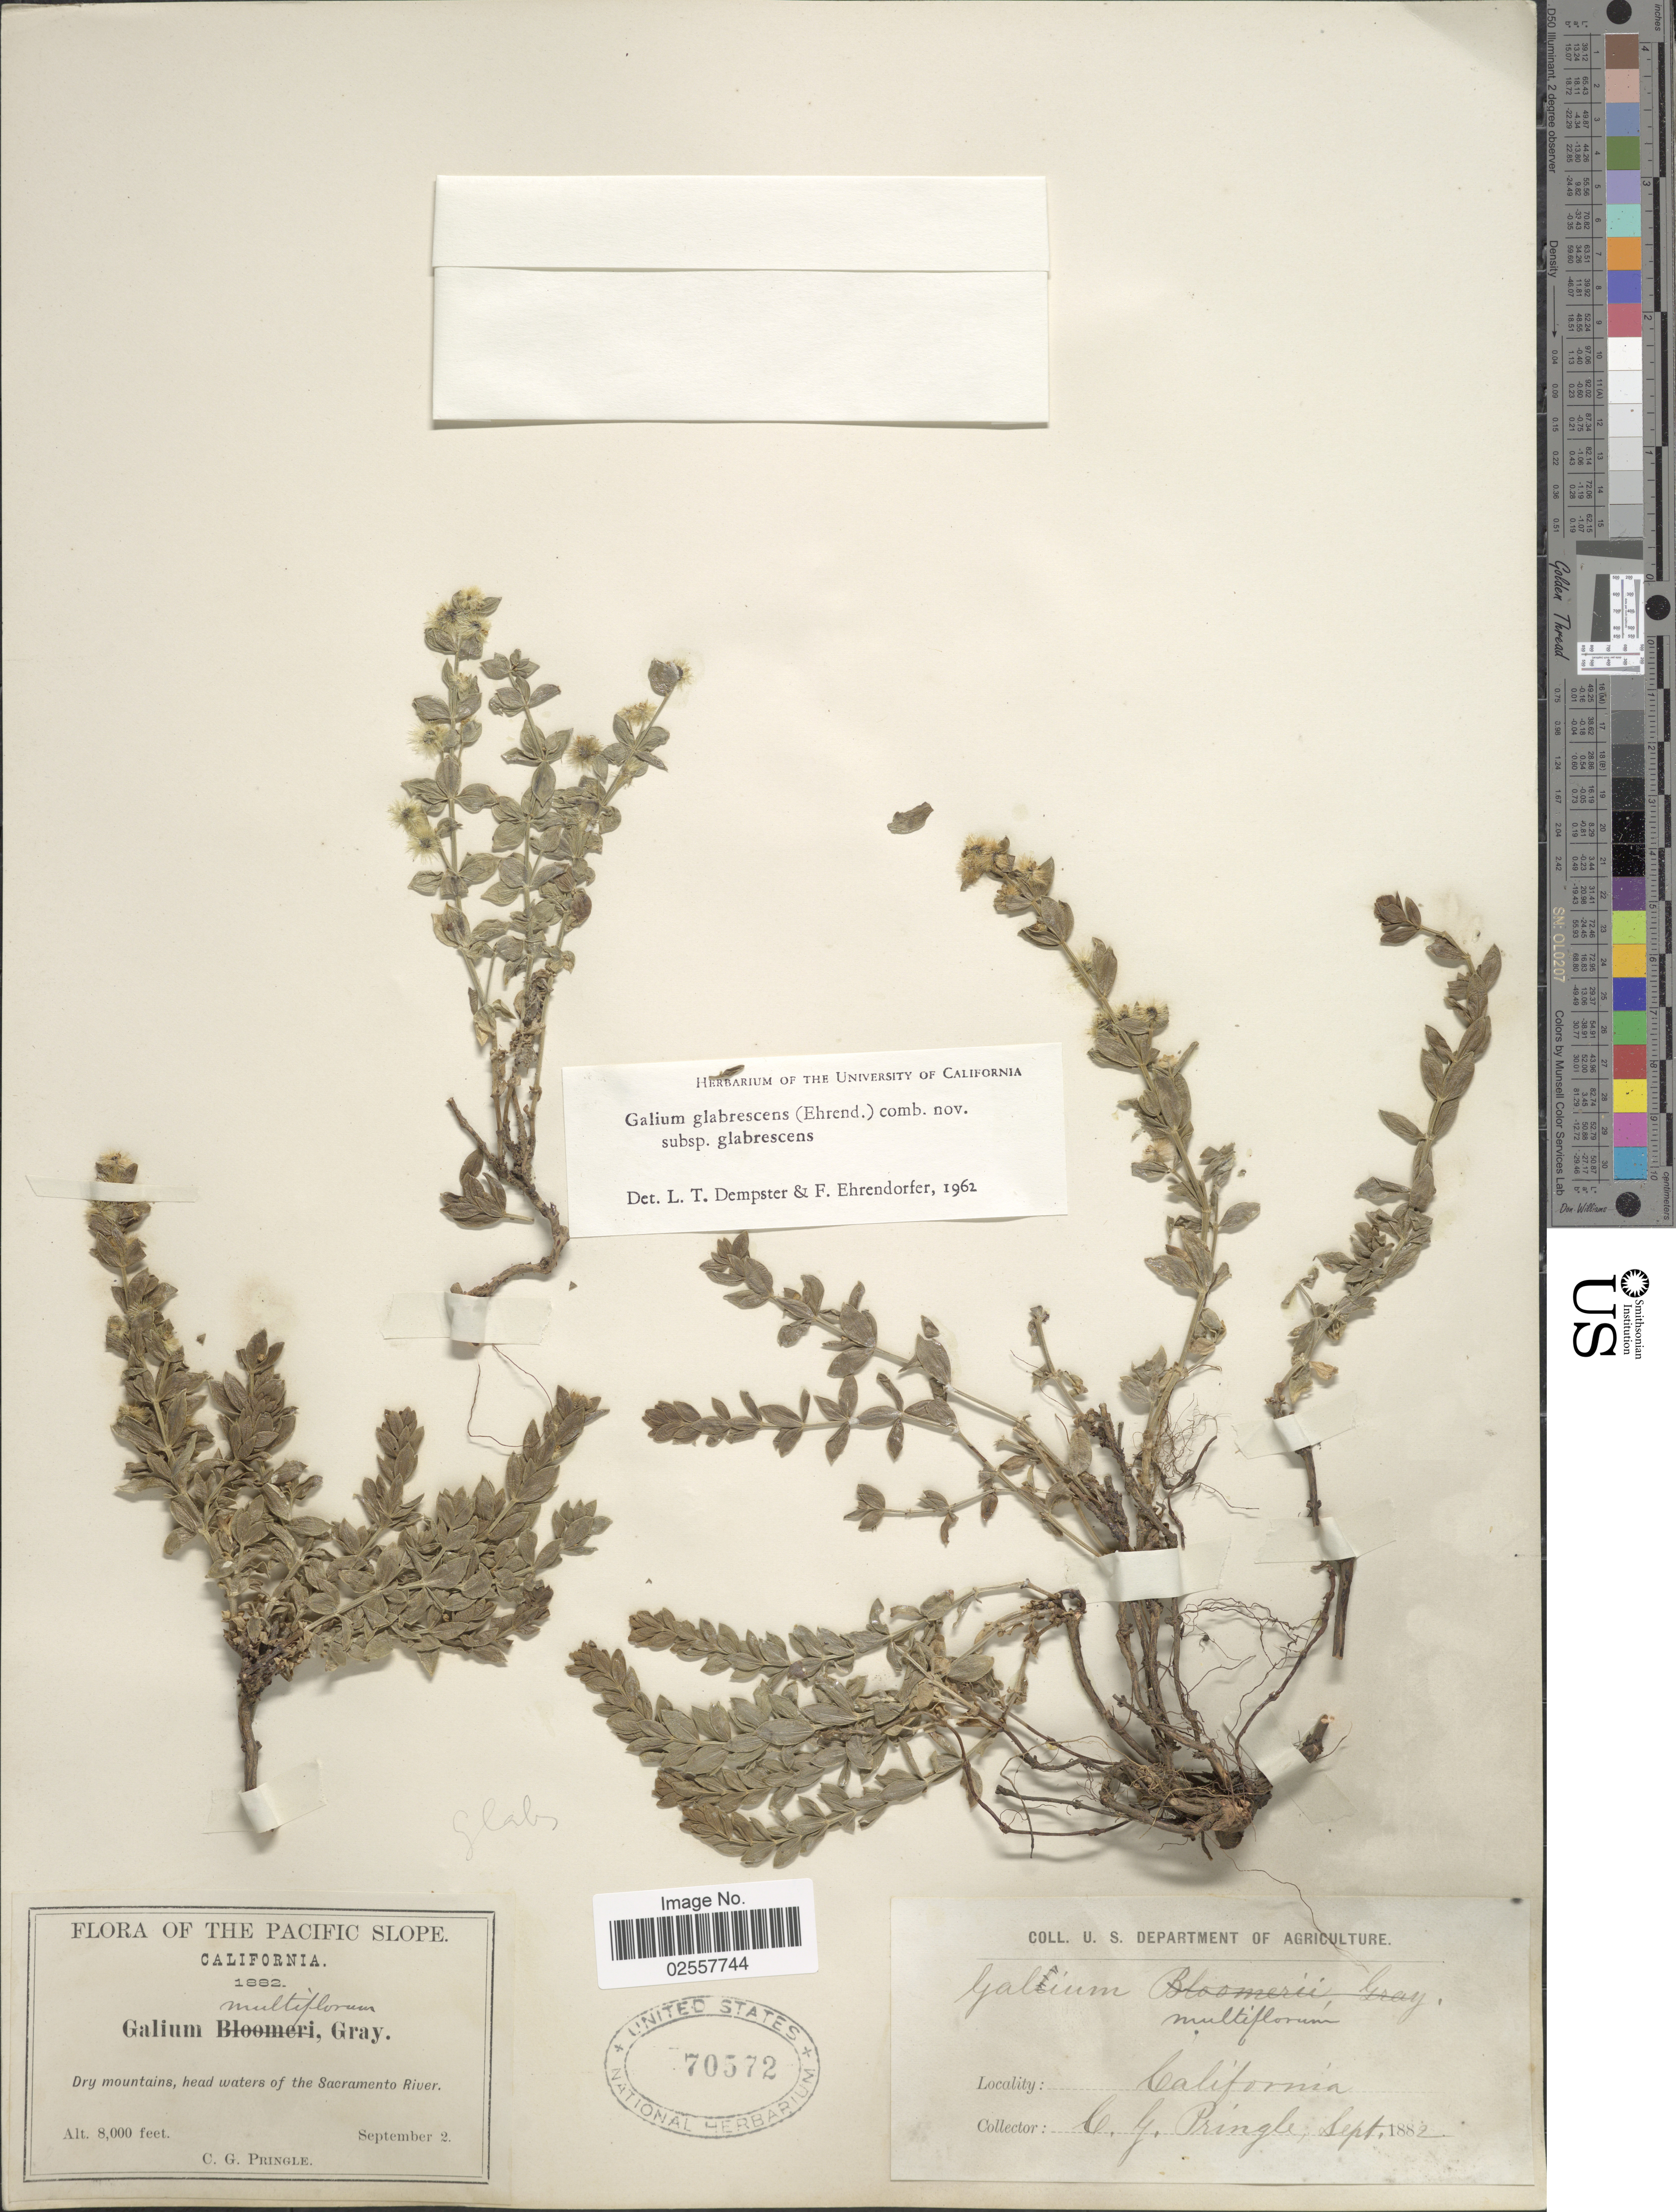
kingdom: Plantae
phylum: Tracheophyta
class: Magnoliopsida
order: Gentianales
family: Rubiaceae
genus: Galium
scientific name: Galium glabrescens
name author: (Ehrend.) Dempster & Ehrend.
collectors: C. G. Pringle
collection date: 1882-09-02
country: United States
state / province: California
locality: Pacific Slope. Dry mountains, head waters of the Sacramento River.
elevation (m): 2438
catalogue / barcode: US 70572